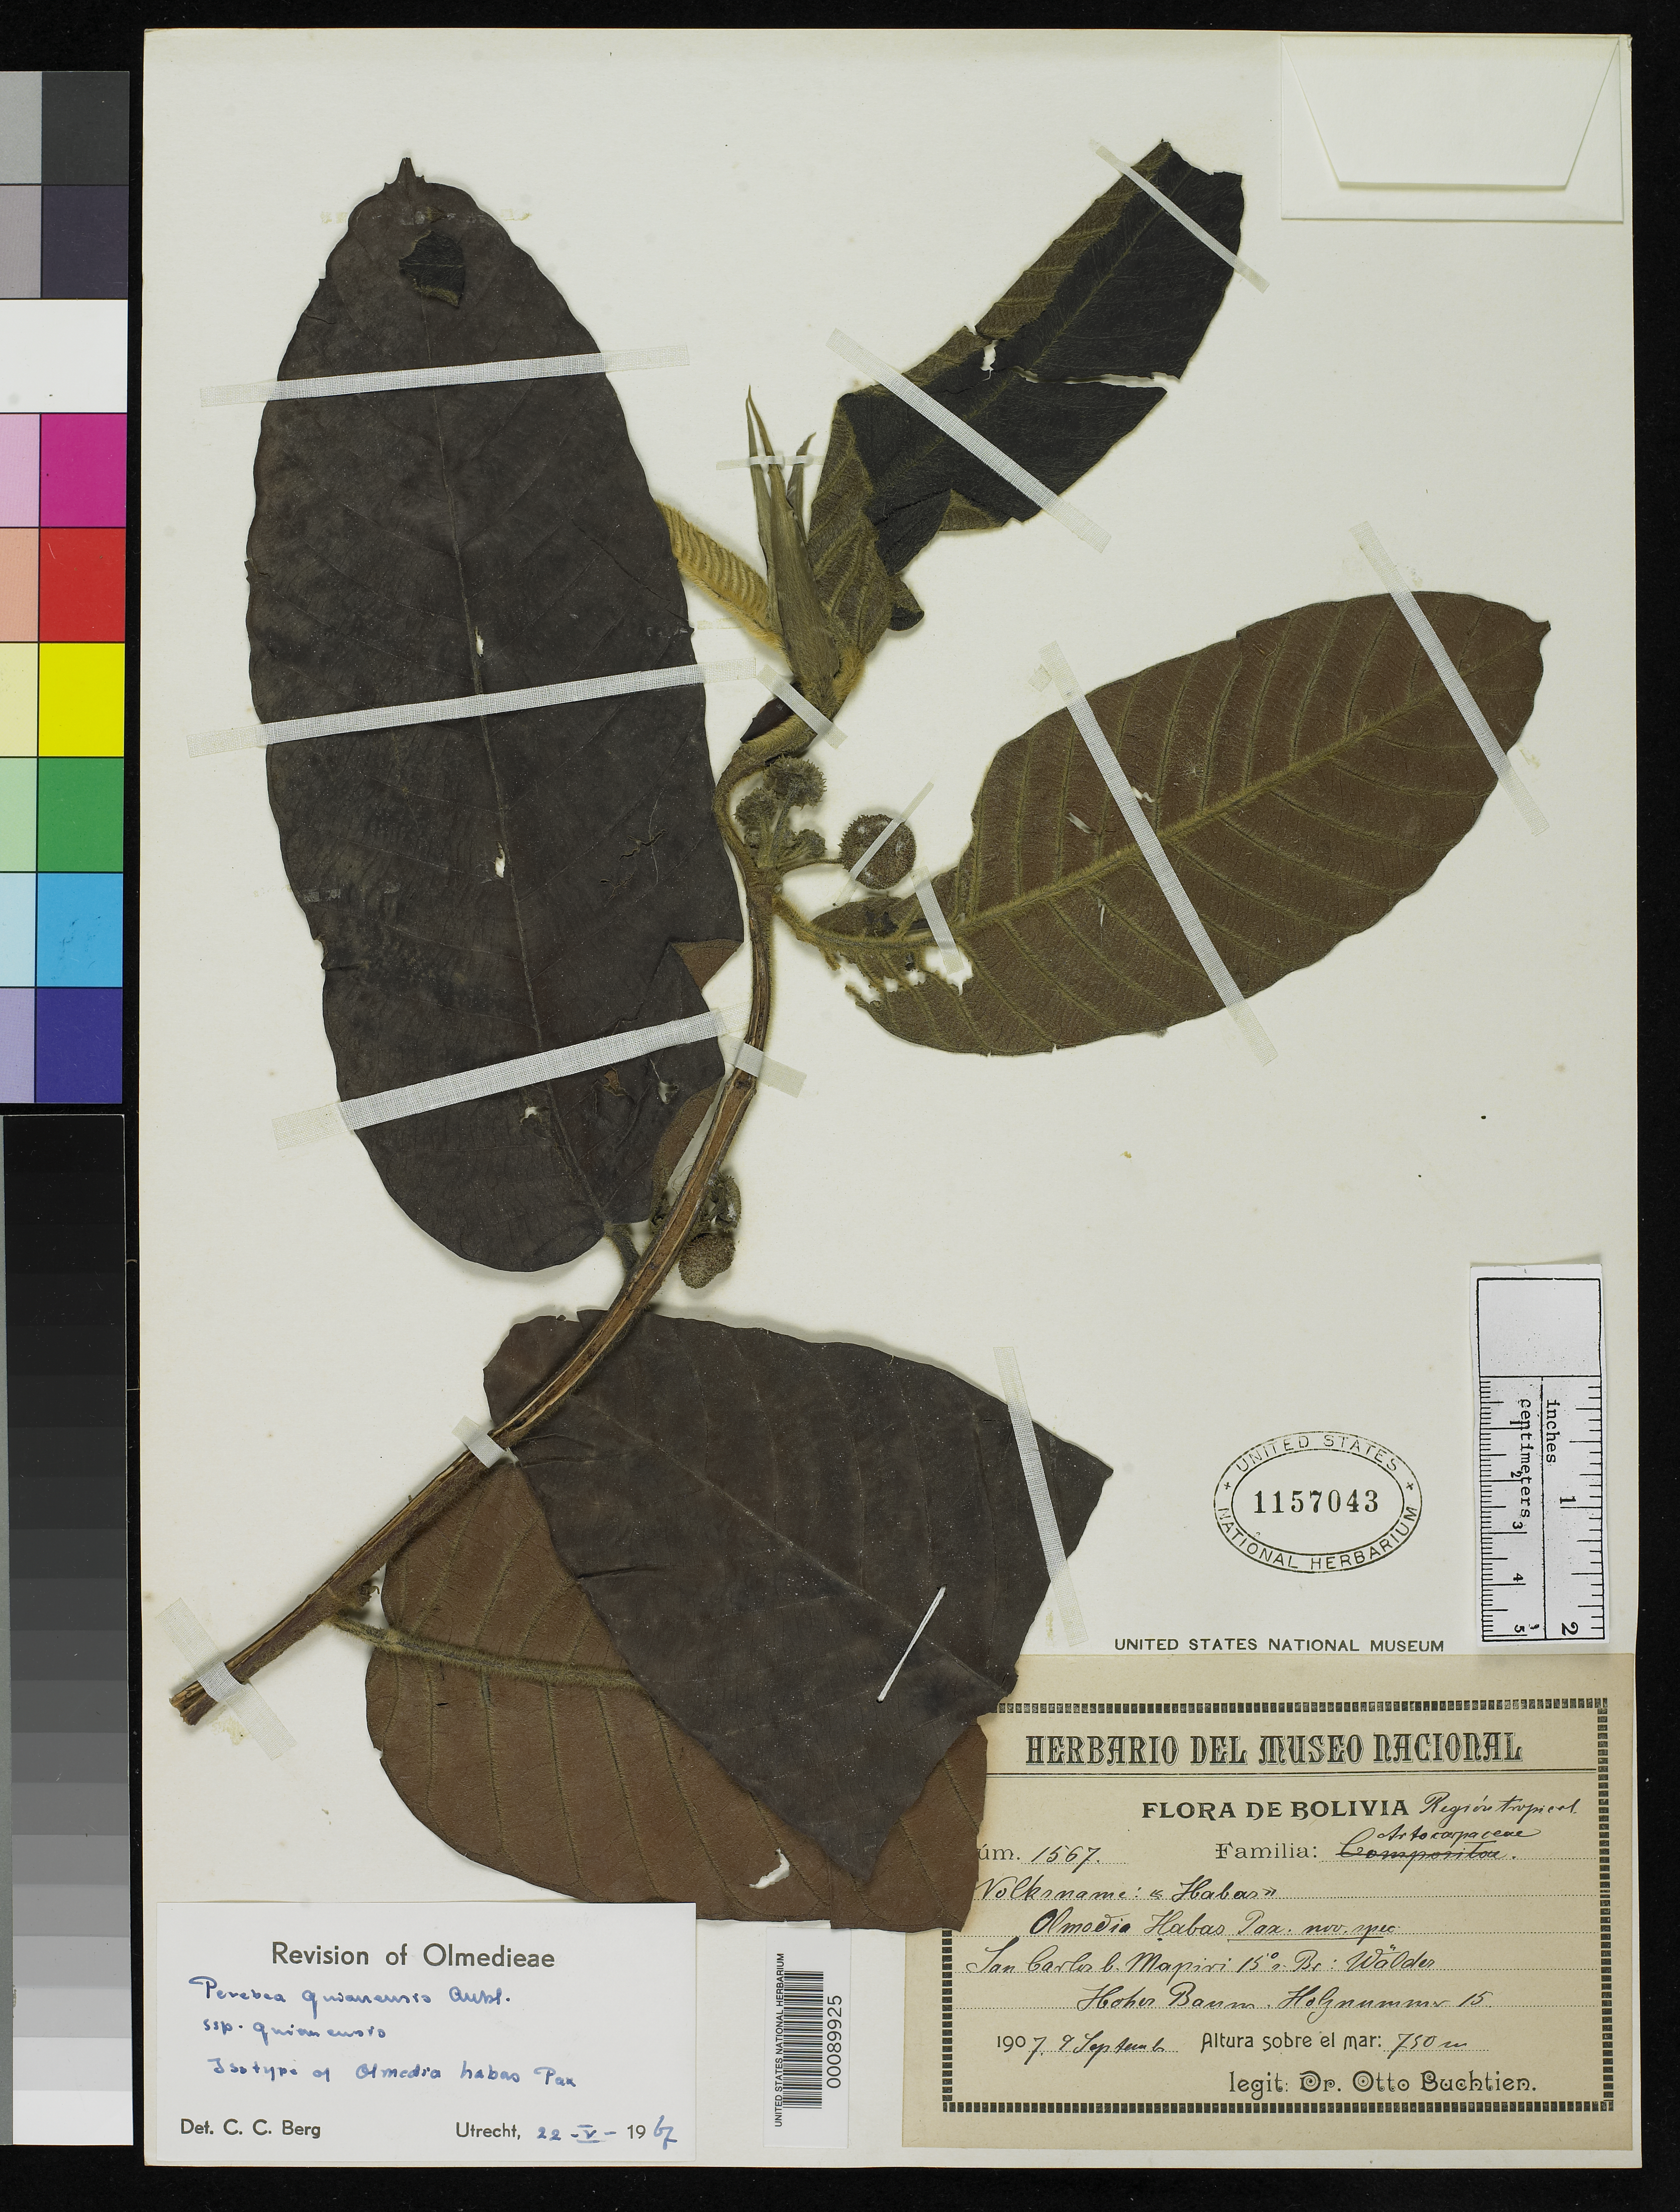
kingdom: Plantae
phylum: Tracheophyta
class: Magnoliopsida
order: Rosales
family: Moraceae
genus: Olmedia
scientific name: Olmedia habas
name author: Pax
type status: Isotype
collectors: O. Buchtien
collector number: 1567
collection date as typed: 09 Sep 1907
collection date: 1907-09-09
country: Bolivia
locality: Mapiri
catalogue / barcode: US 1157043